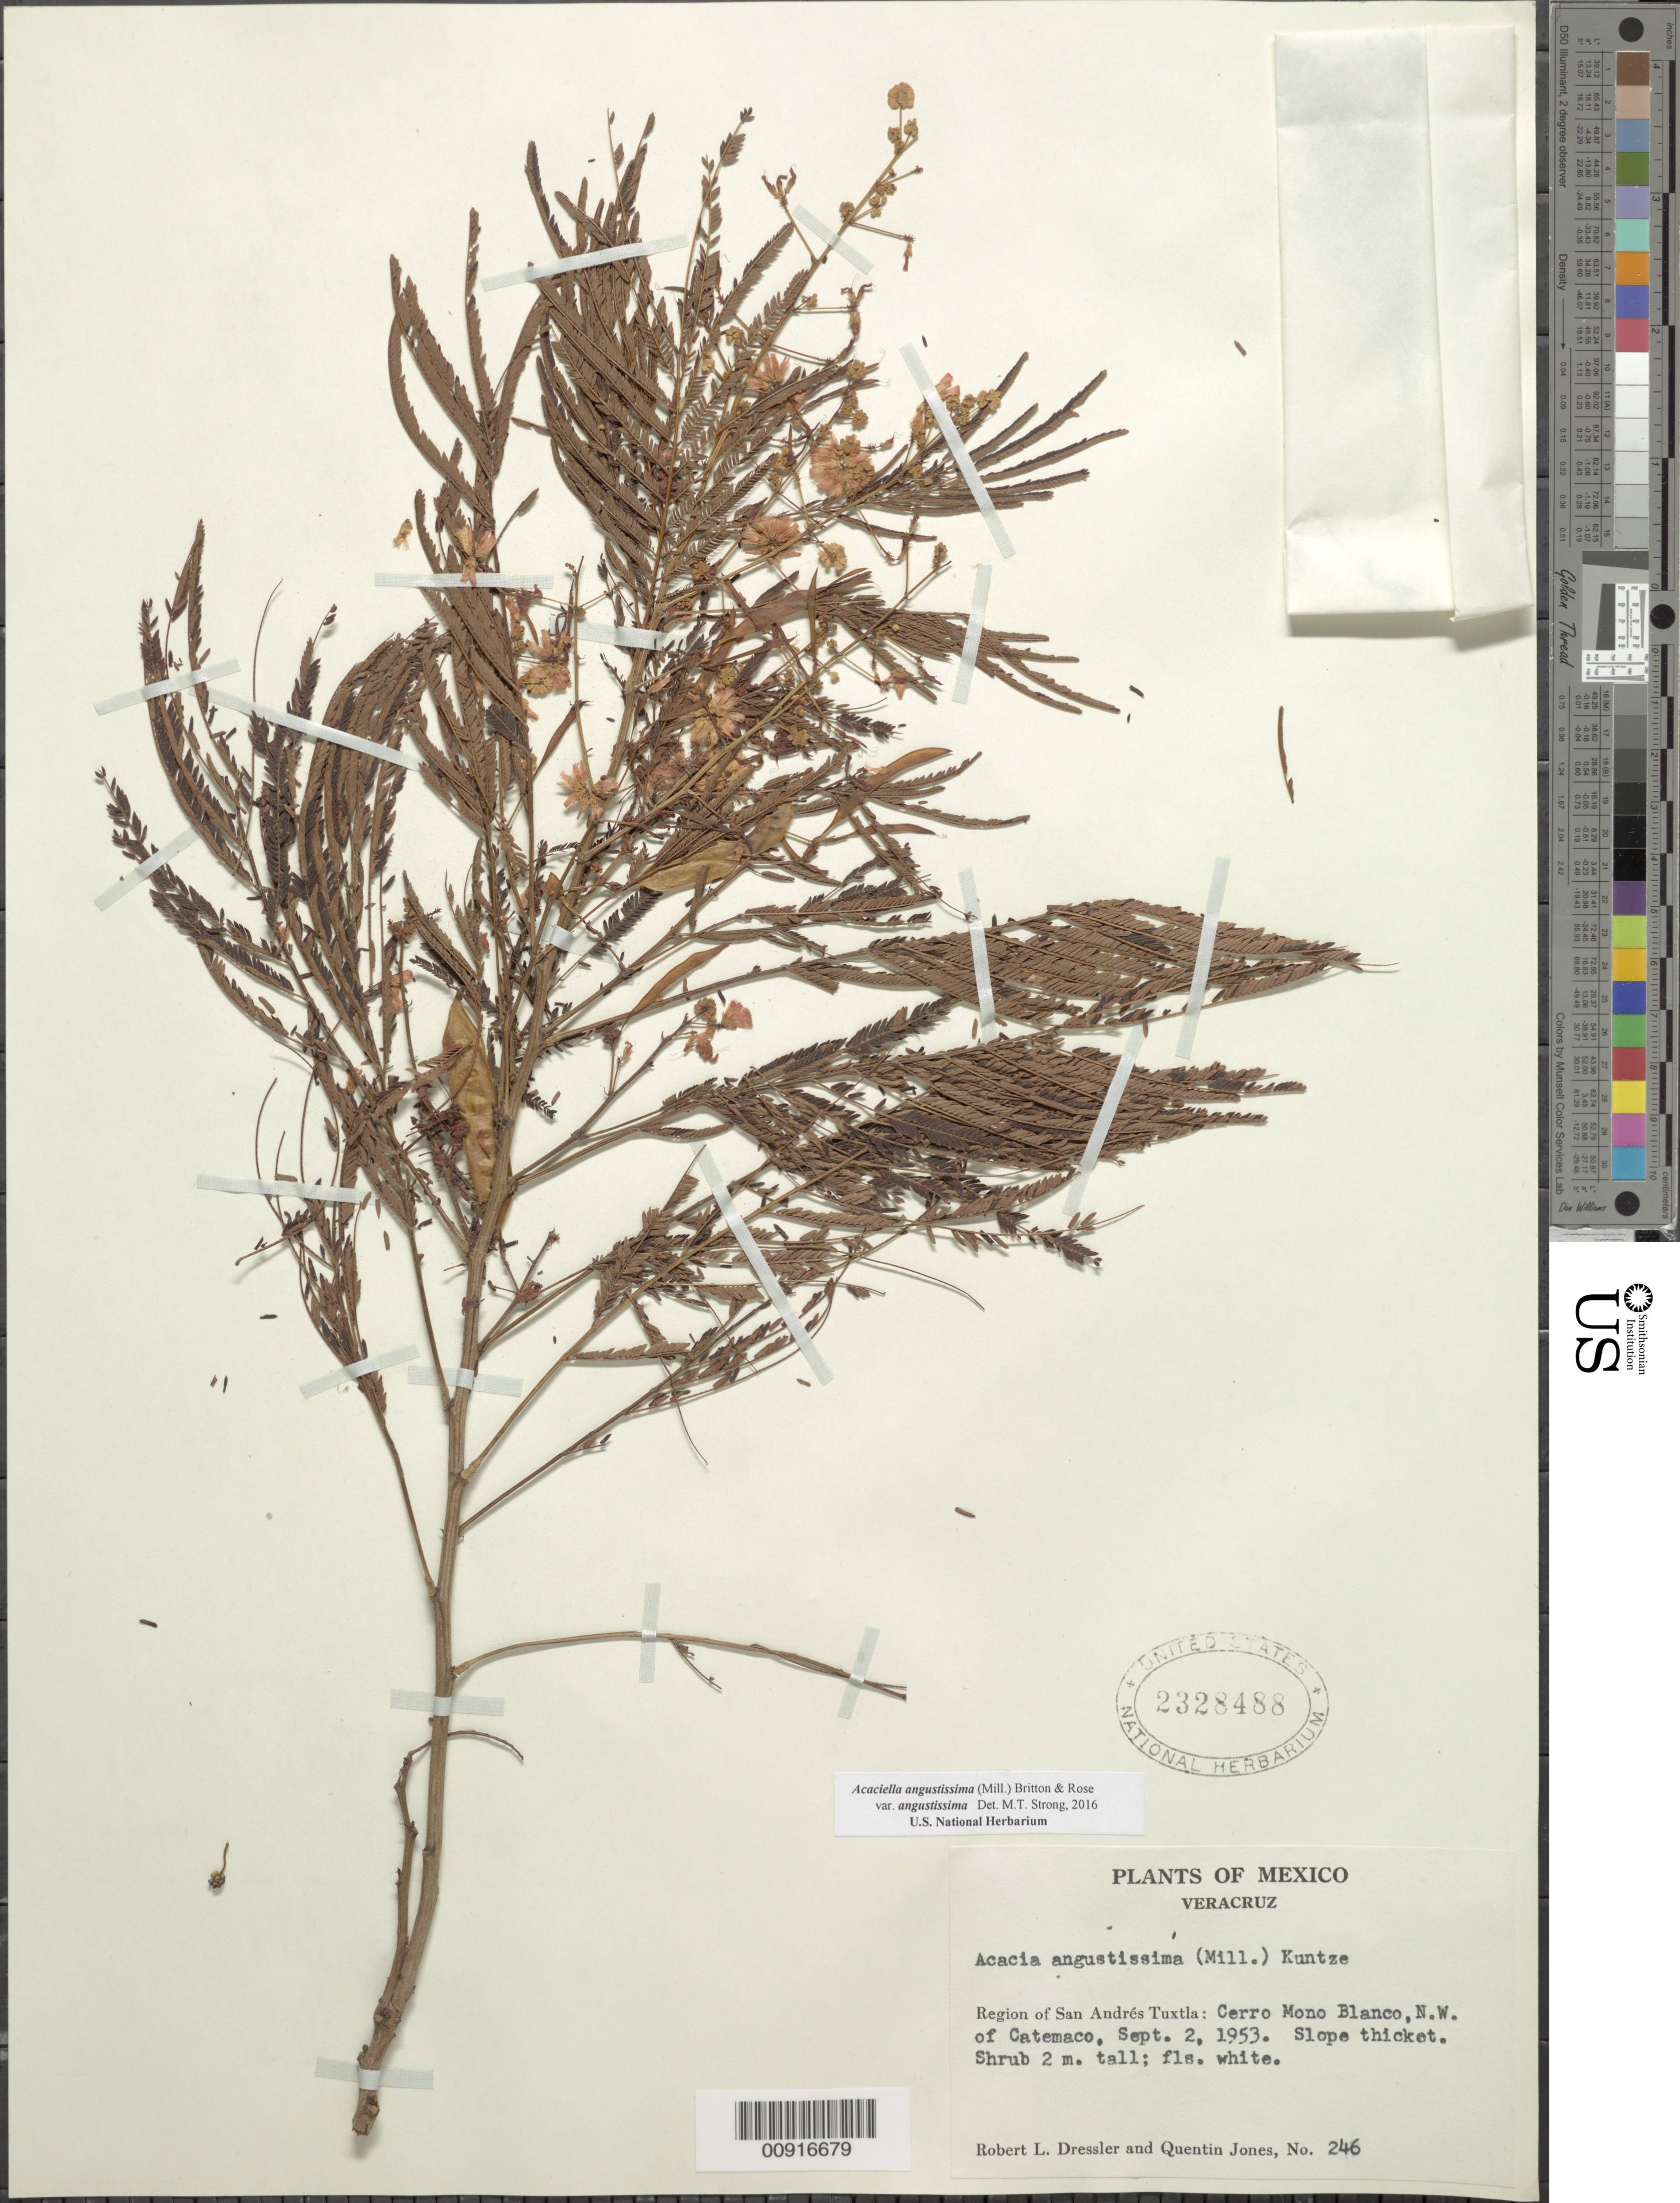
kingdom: Plantae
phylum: Tracheophyta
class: Magnoliopsida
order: Fabales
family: Fabaceae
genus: Acaciella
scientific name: Acaciella angustissima var. angustissima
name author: (Mill.) Britton & Rose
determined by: Strong, M. T., (US), Smithsonian Institution - National Museum of Natural History (UNITED STATES)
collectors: R. Dressler & Q. Jones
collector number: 246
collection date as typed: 02 Sep 1953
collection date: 1953-09-02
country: Mexico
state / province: Veracruz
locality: Region of San Andrés Tuxtla: Cerro Mono Blanco, NW of Catemaco.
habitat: Slope thicket.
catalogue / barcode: US 2328488